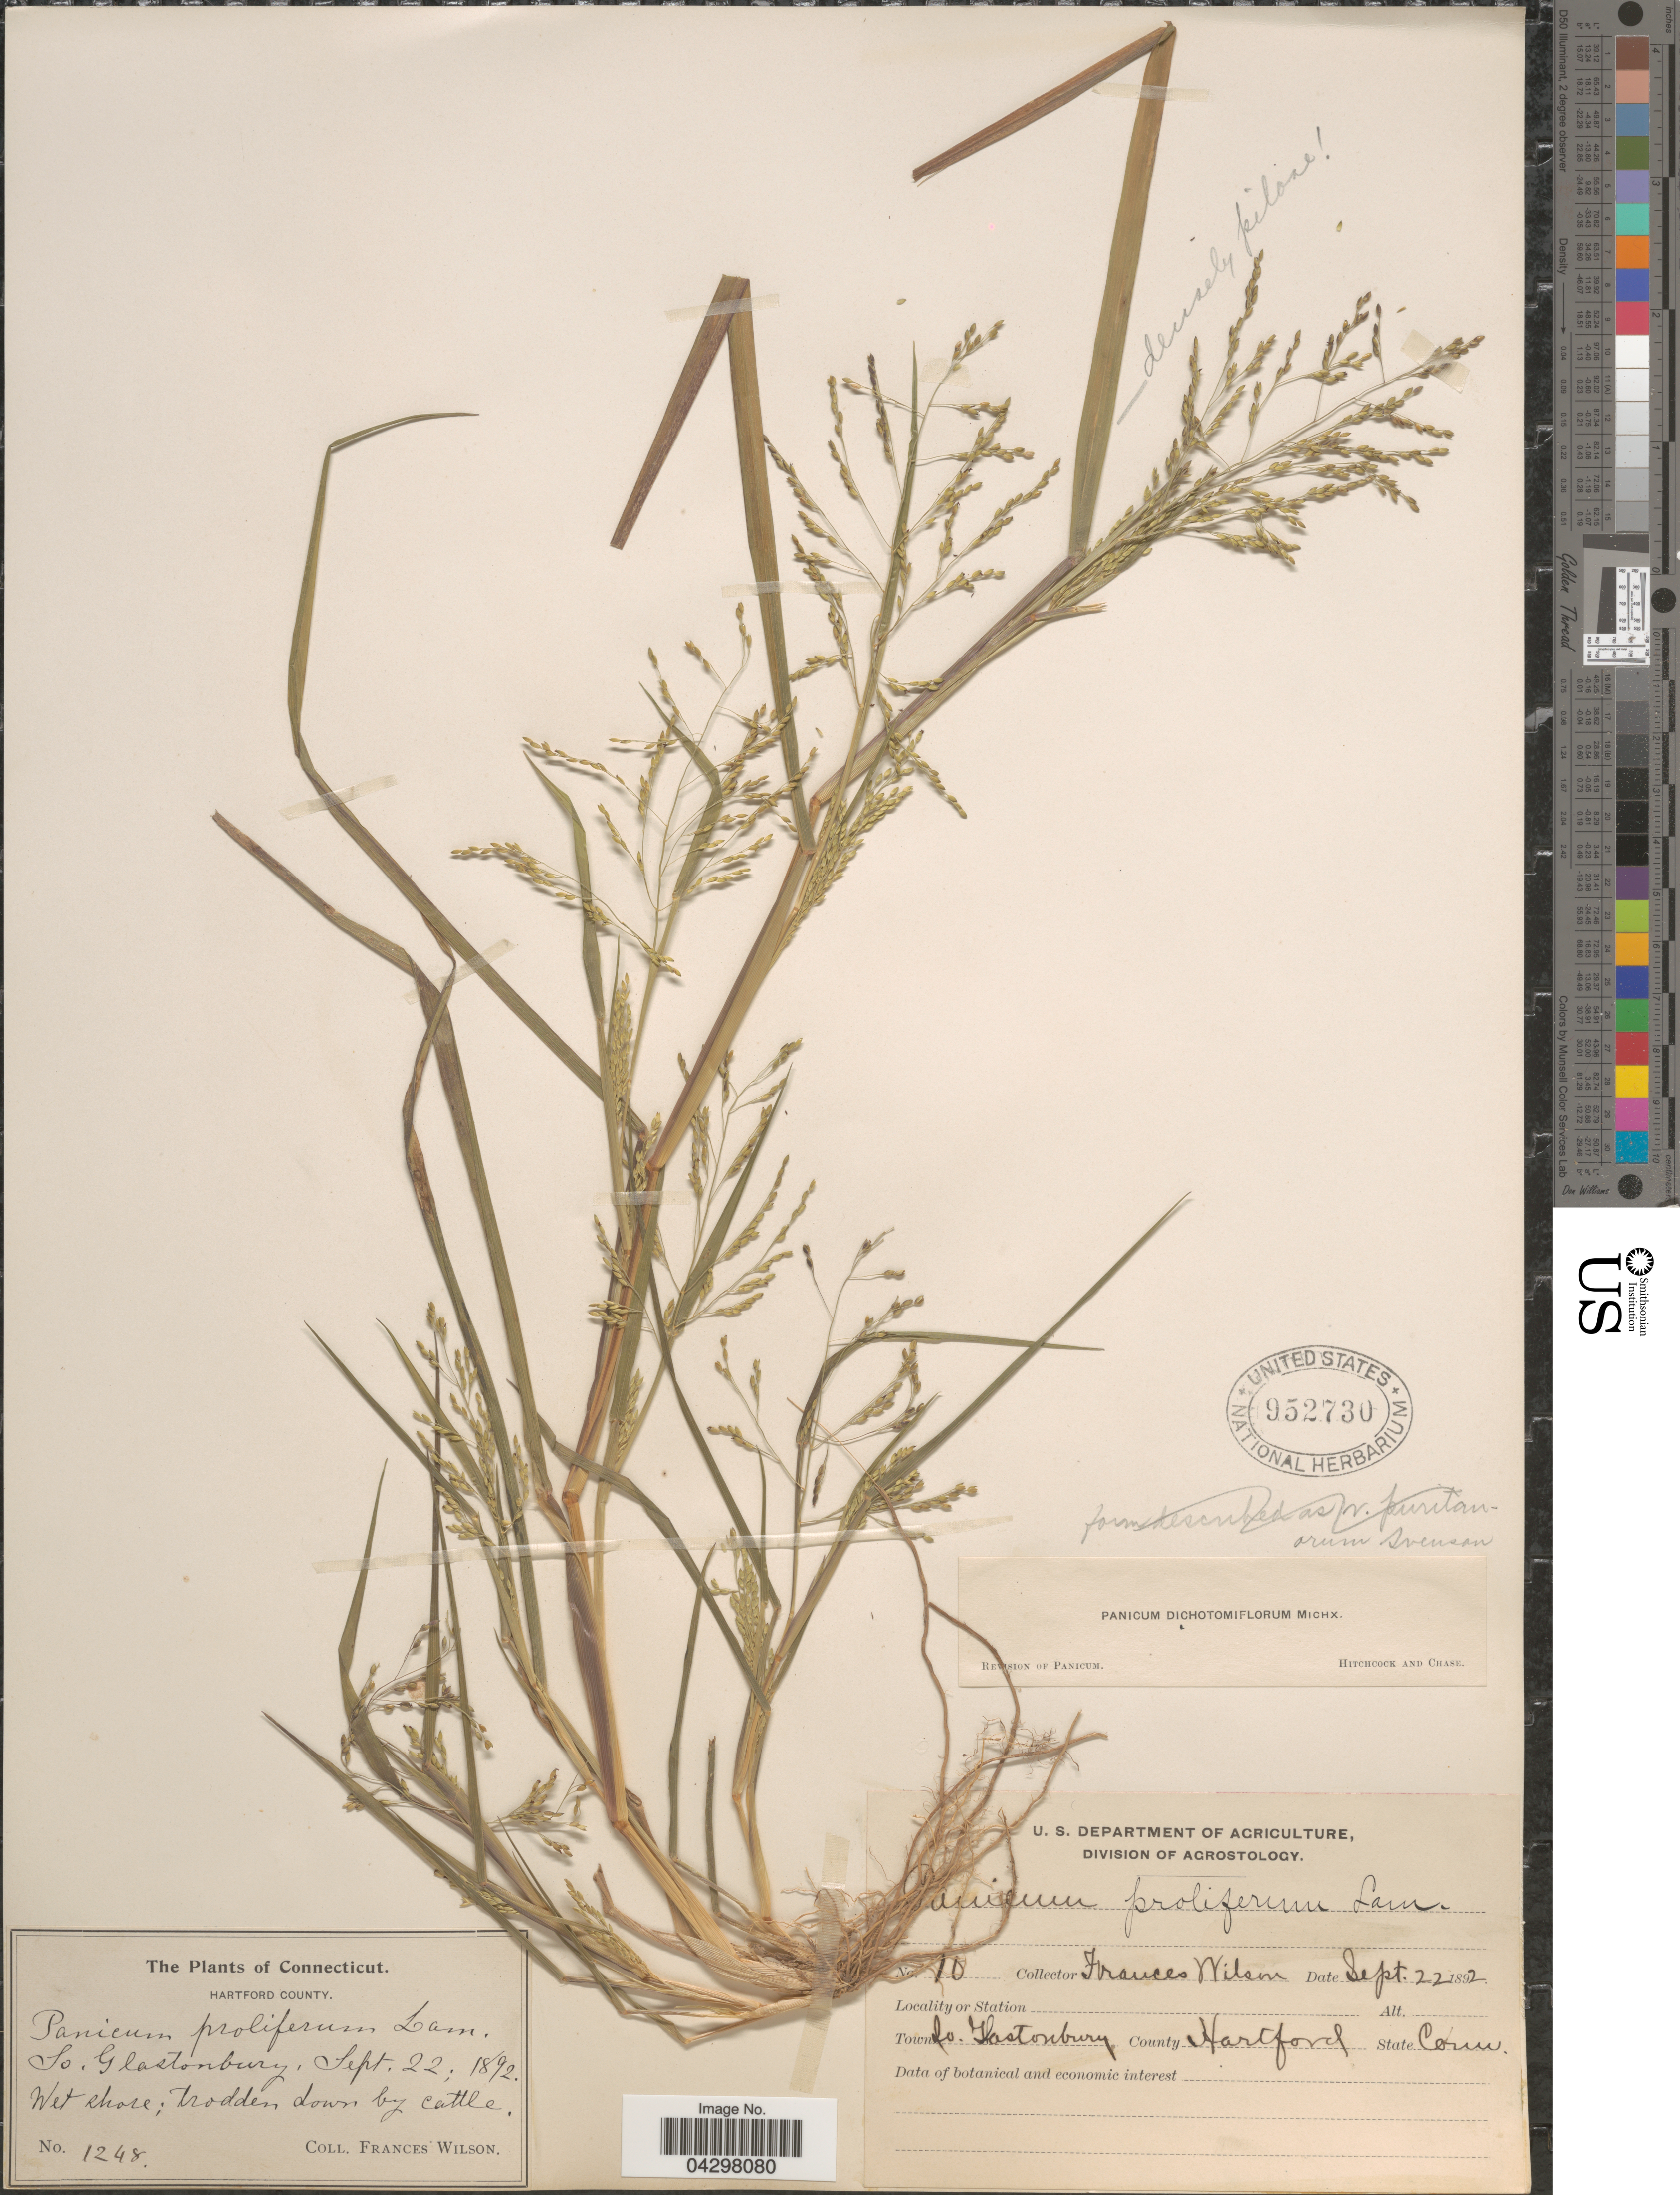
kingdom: Plantae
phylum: Tracheophyta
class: Liliopsida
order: Poales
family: Poaceae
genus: Panicum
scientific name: Panicum dichotomiflorum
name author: Michx.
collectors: F. Wilson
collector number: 1248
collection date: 1892-09-22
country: United States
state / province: Connecticut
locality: Hartford County. Town. So. Glastonbury. Wet shore.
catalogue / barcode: US 952730